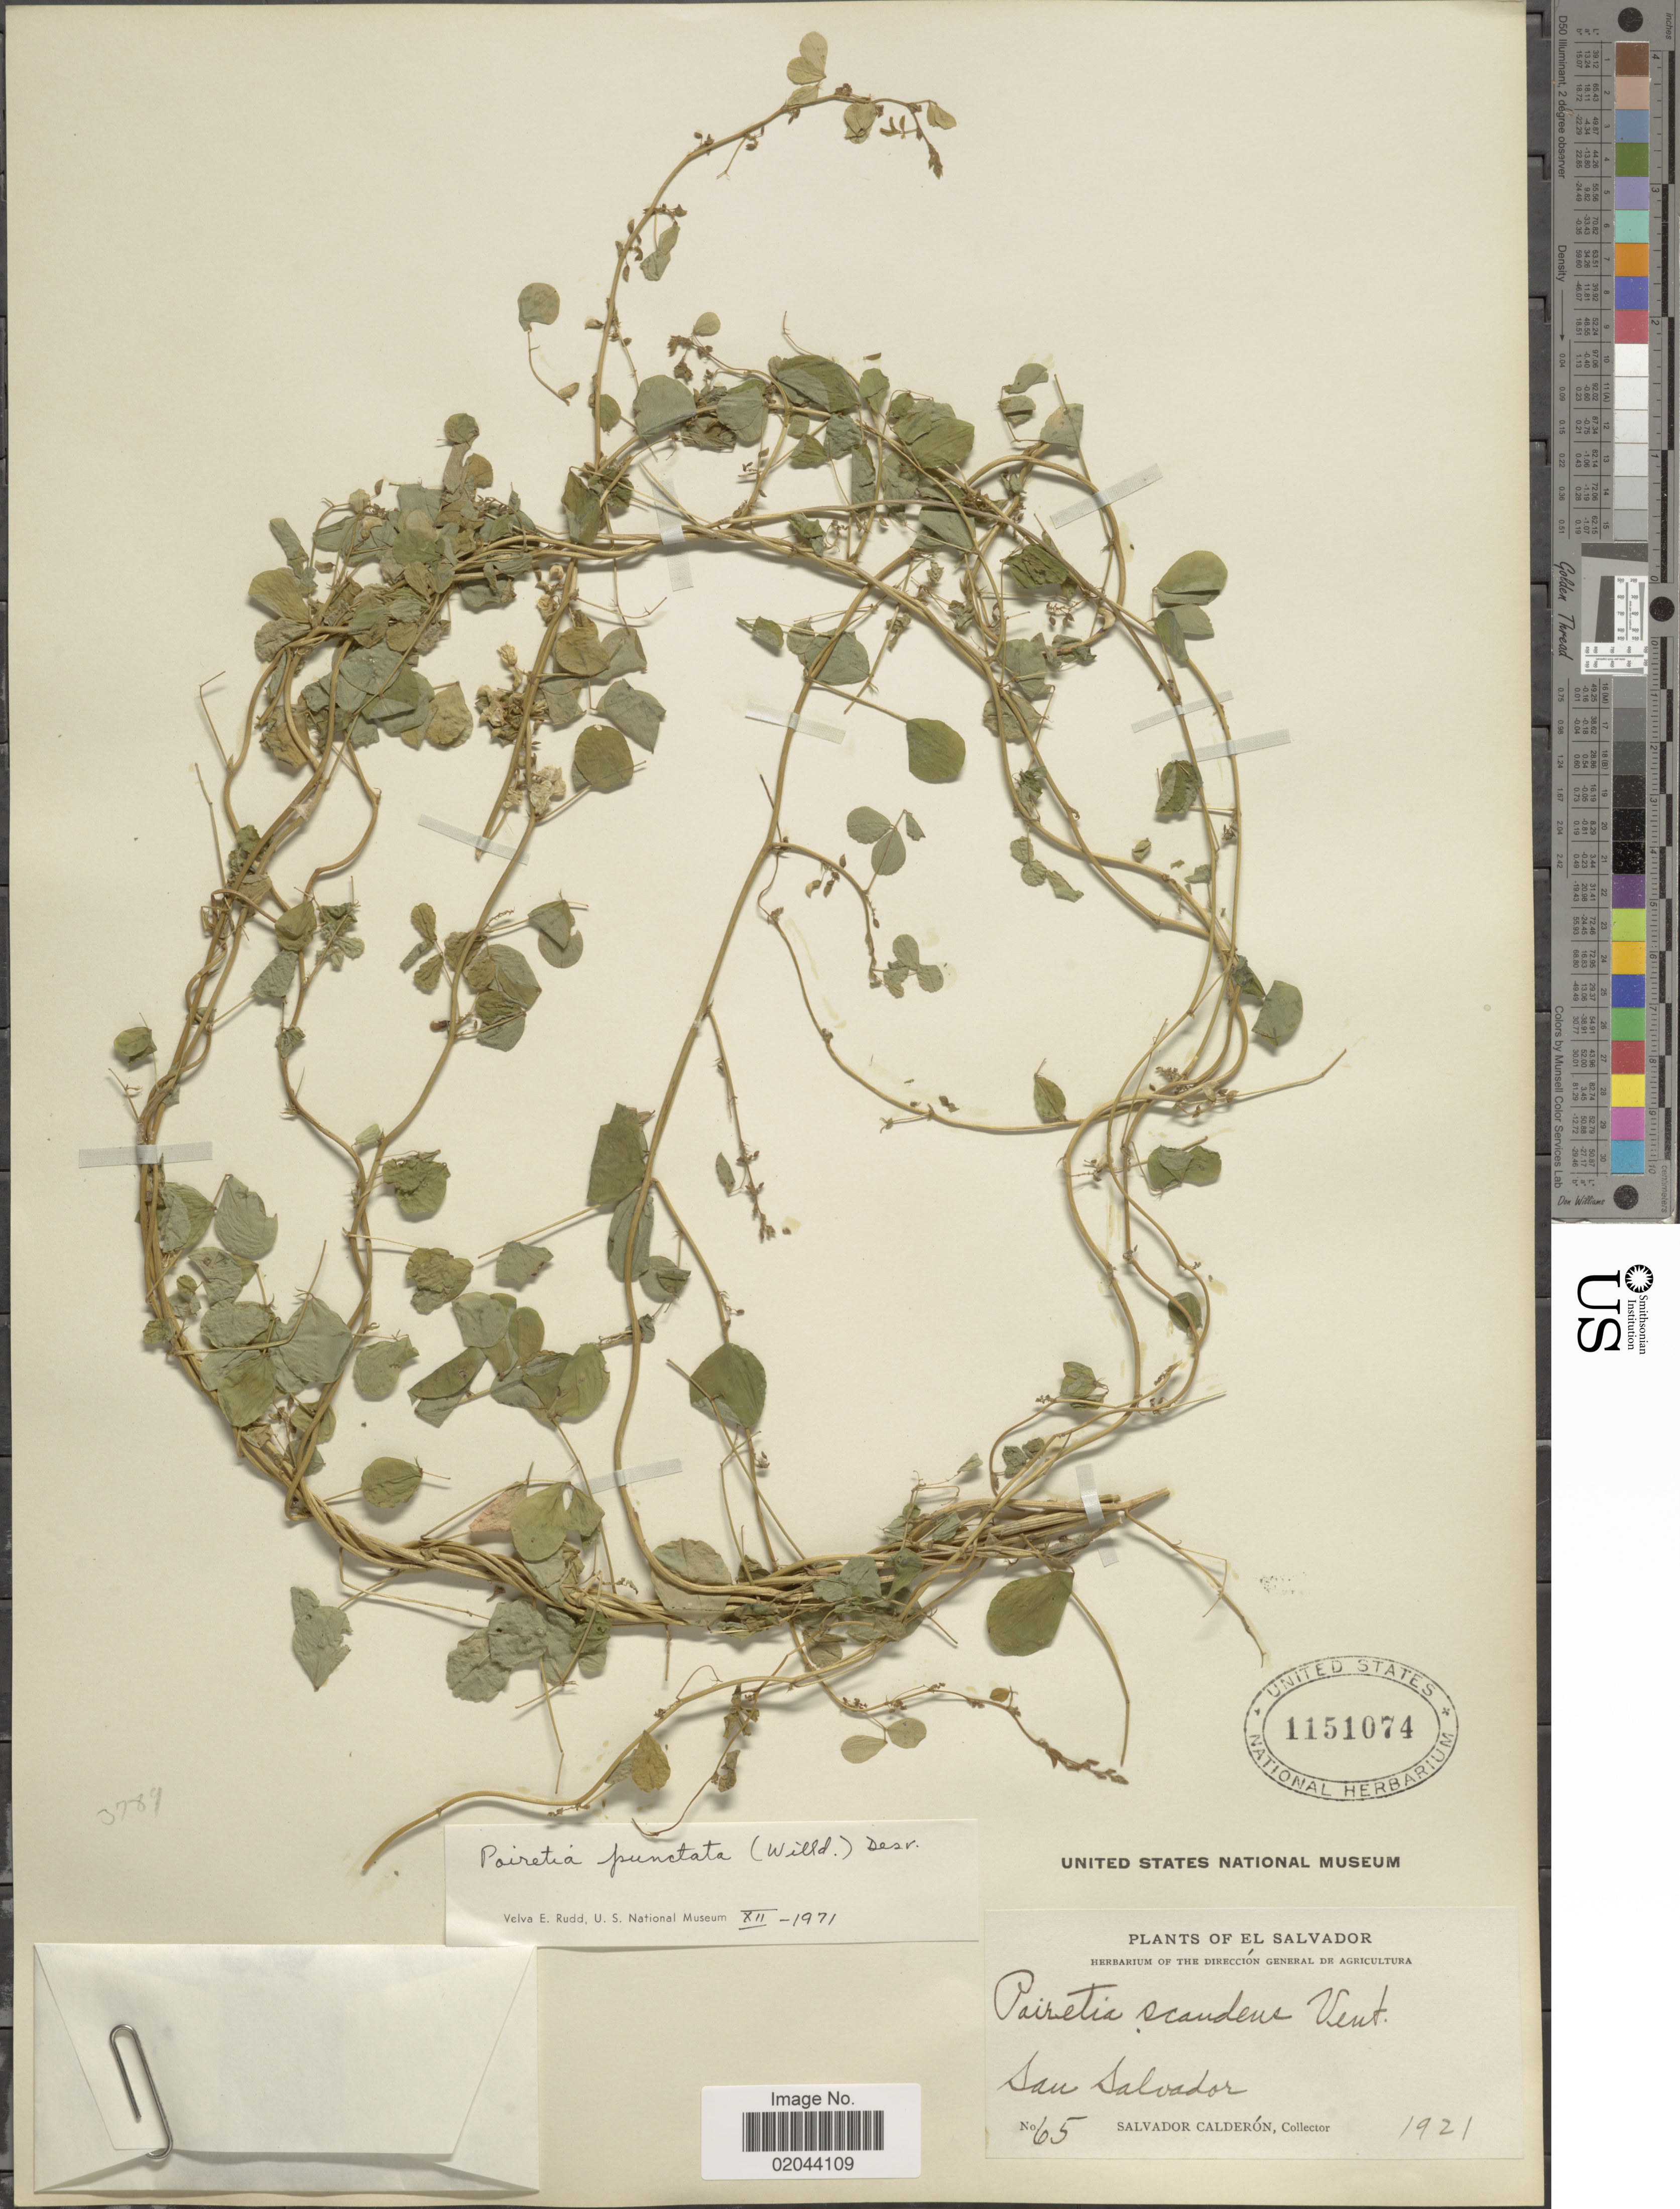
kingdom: Plantae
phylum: Tracheophyta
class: Magnoliopsida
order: Fabales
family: Fabaceae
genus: Poiretia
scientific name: Poiretia scandens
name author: Vent.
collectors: S. Calderón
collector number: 65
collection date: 1921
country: El Salvador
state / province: San Salvador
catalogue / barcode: US 1151074